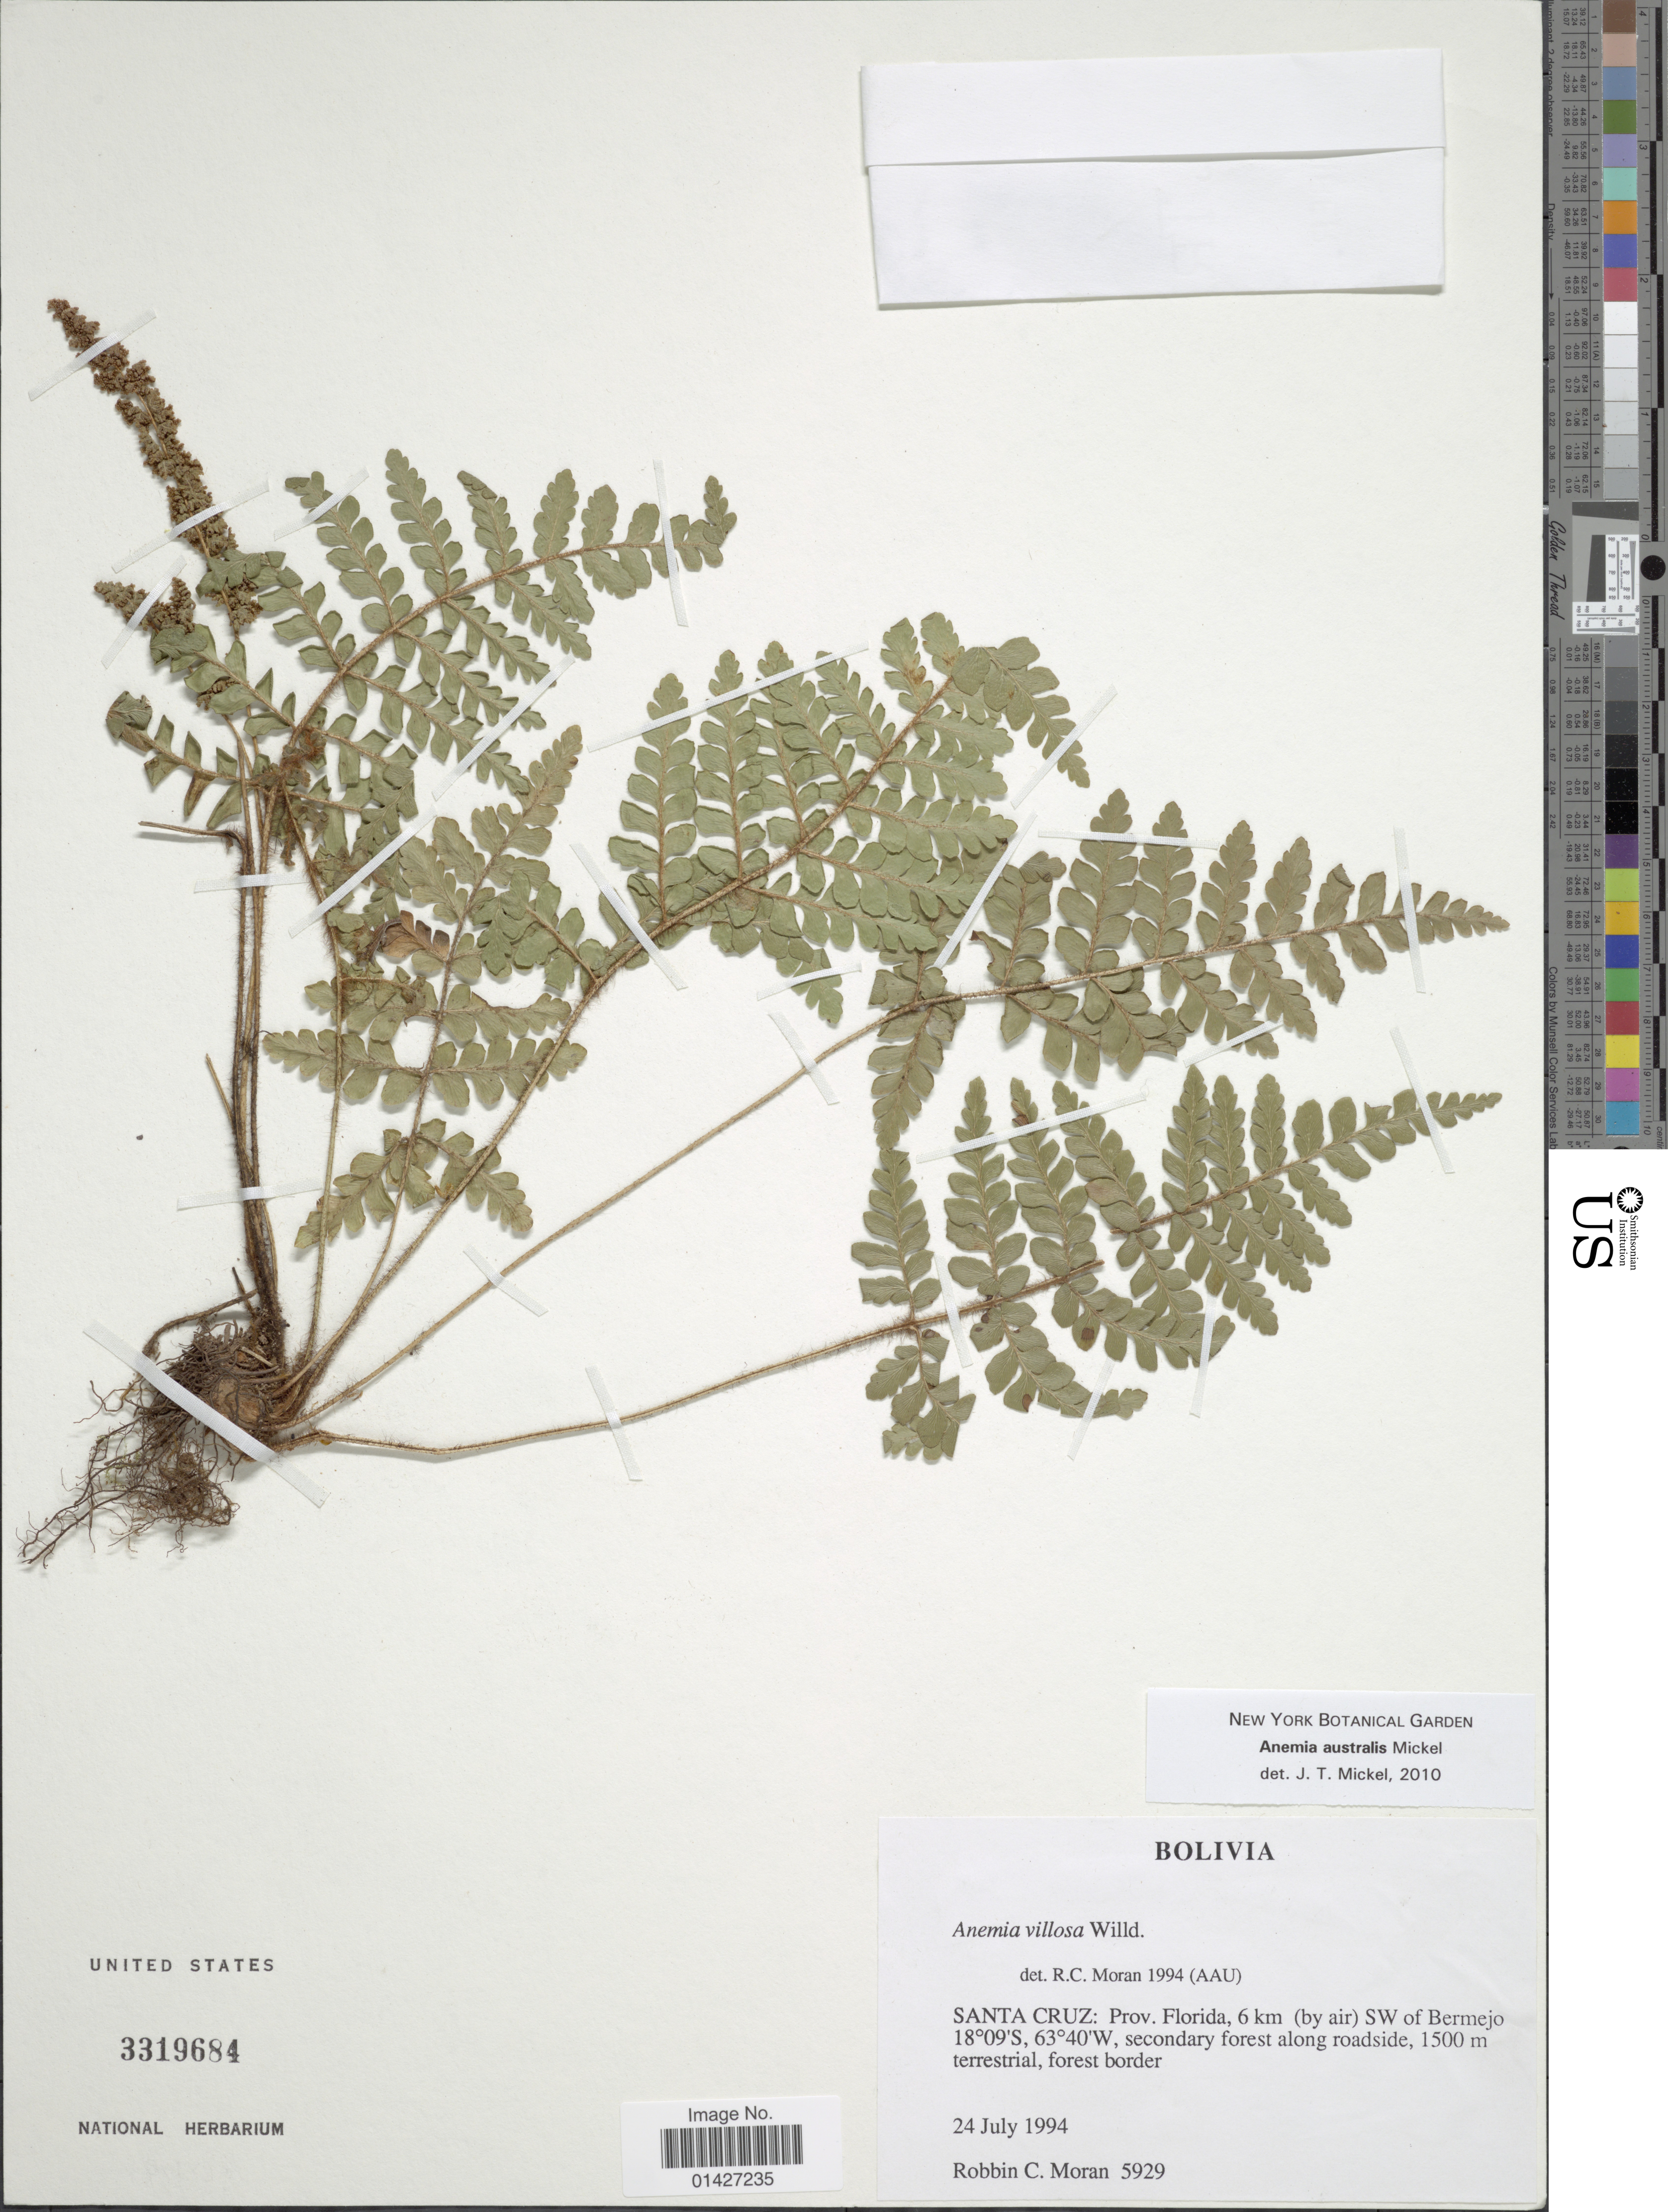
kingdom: Plantae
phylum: Tracheophyta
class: Polypodiopsida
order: Schizaeales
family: Anemiaceae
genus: Anemia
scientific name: Anemia australis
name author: (Mickel) M. Kessler & A.R. Sm.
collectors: R. C. Moran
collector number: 5929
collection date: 1994-07-24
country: Bolivia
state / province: Santa Cruz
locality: Prov. Florida, 6 km (by air) SW of Bermejo, secondary forest along roadside. Terrestrial, forest border.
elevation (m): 1500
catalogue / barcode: US 3319684